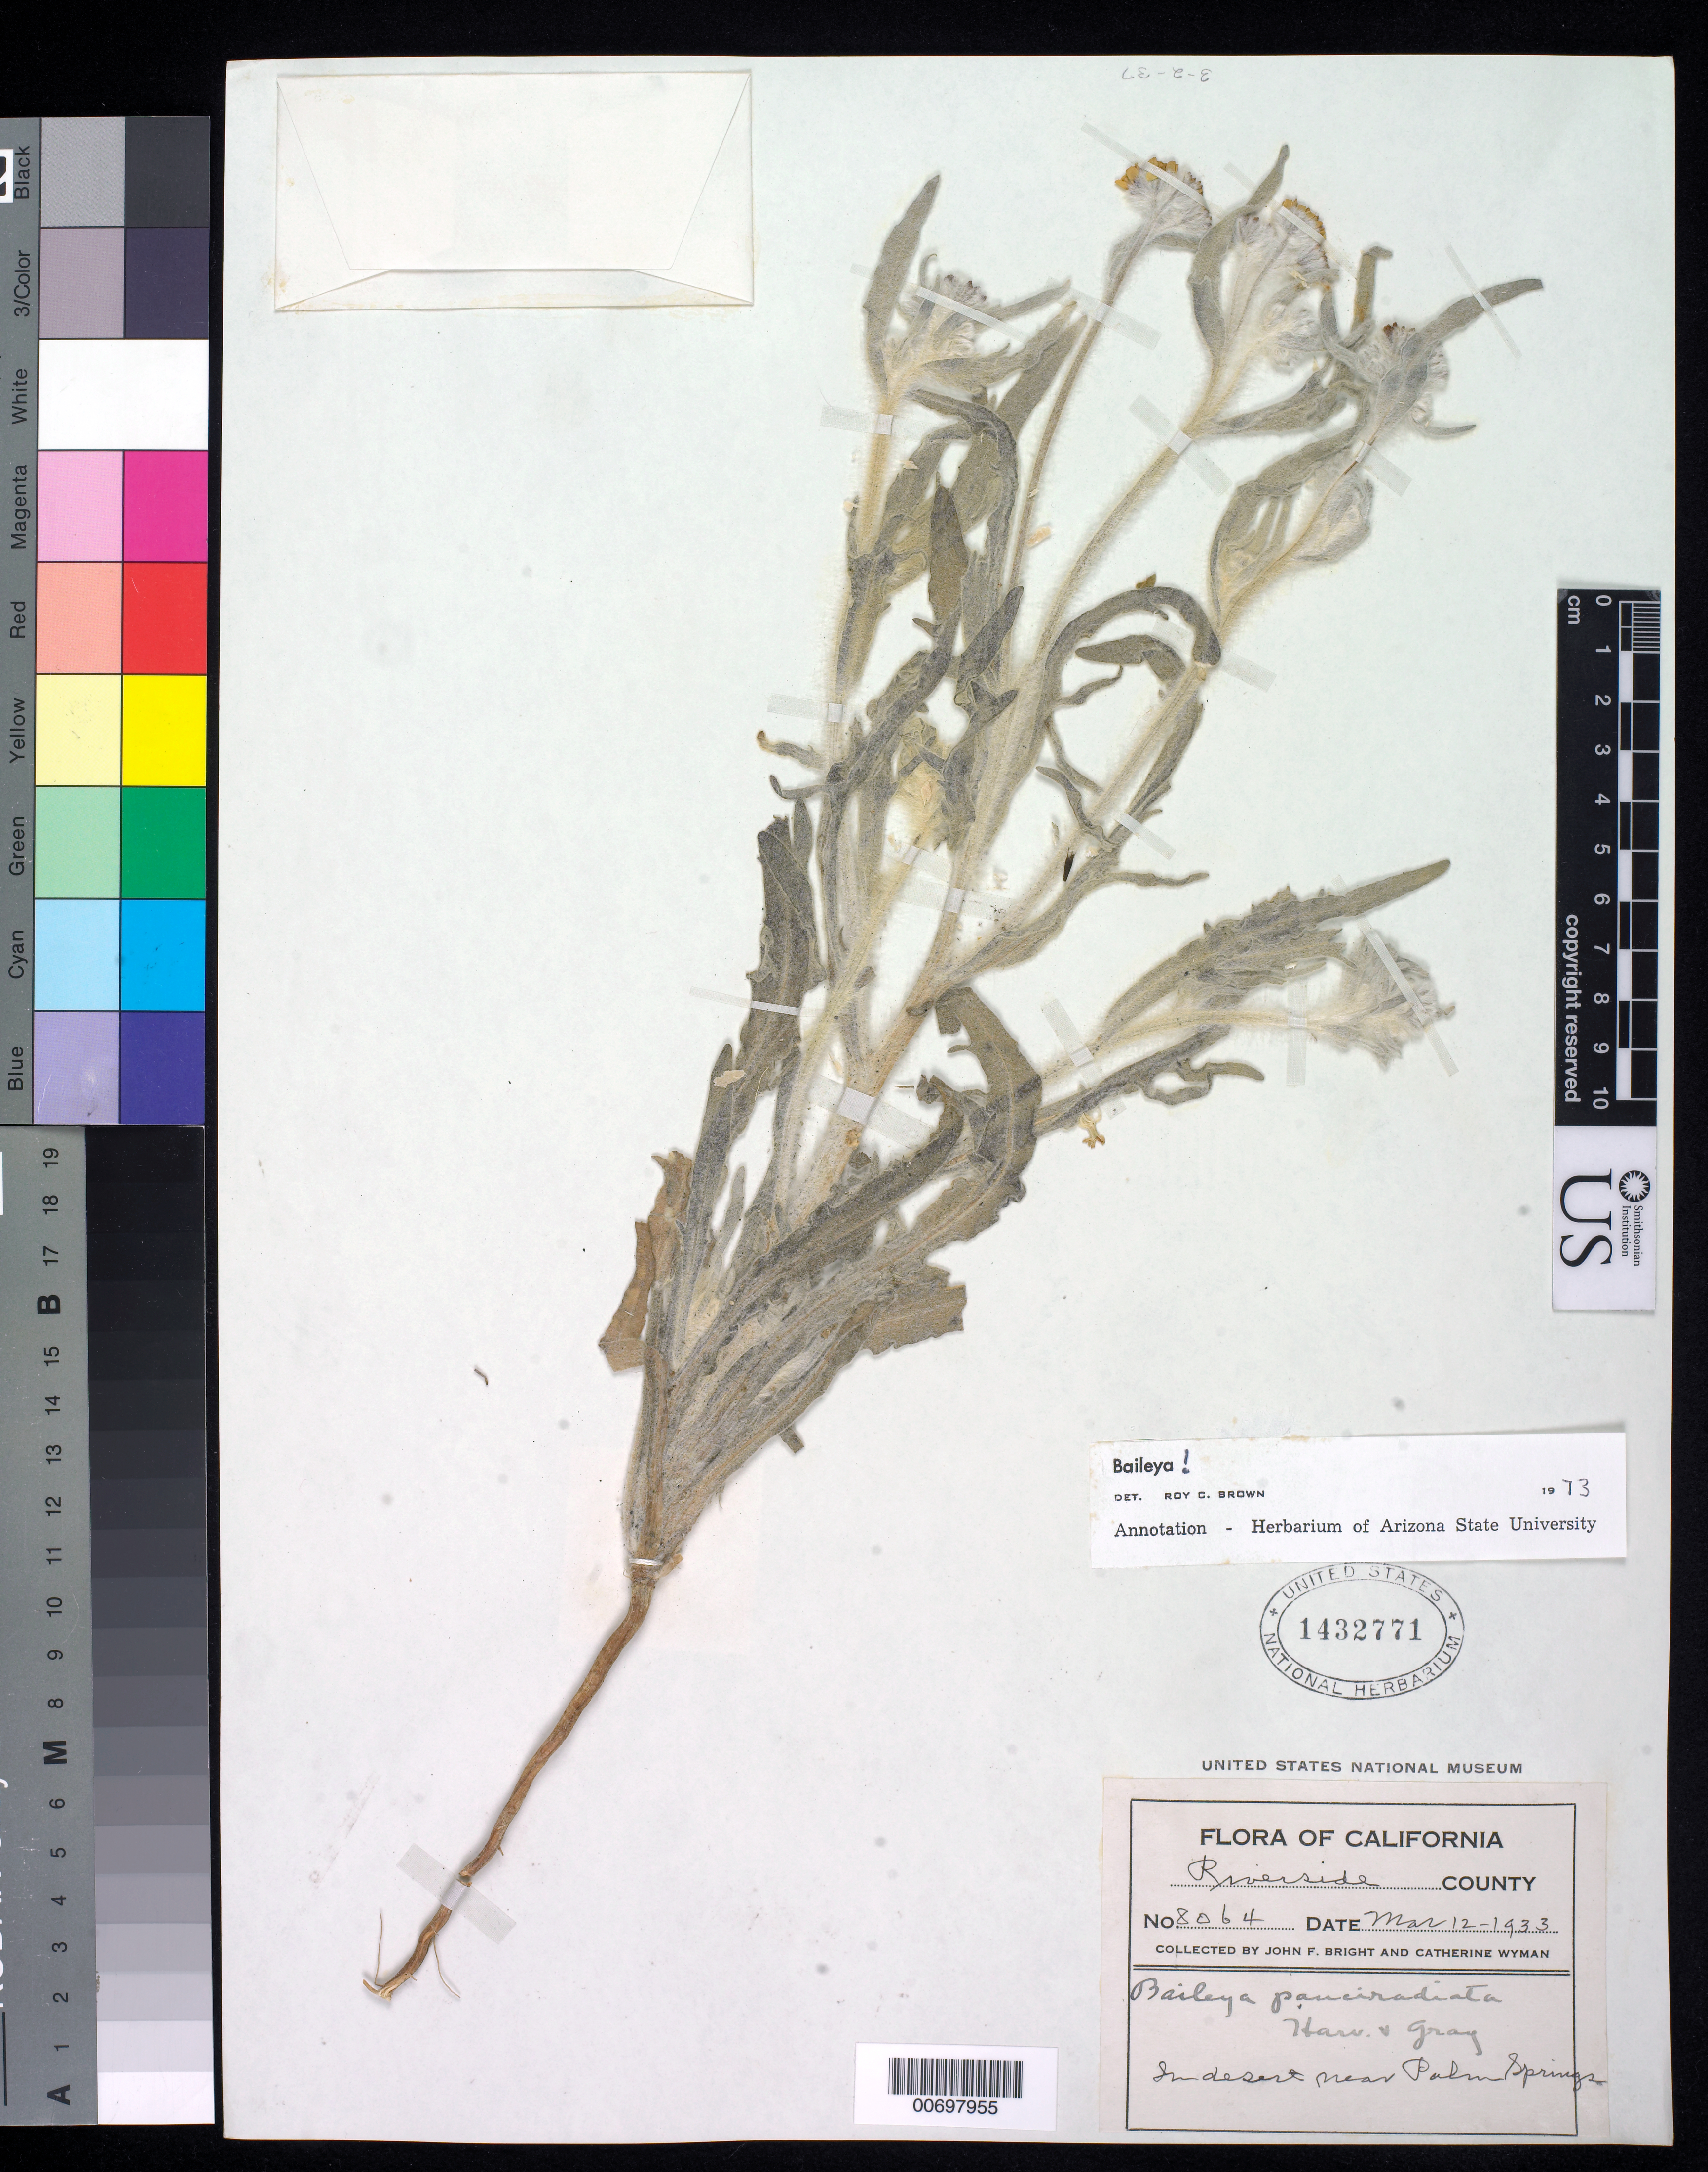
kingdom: Plantae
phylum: Tracheophyta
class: Magnoliopsida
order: Asterales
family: Asteraceae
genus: Baileya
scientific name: Baileya pauciradiata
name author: Harv. & A. Gray ex A. Gray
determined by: Brown, Roy C.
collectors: J. Bright & C. Wyman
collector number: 8064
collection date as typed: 12 Mar 1933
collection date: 1933-03-12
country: United States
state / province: California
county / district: Riverside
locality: In desert near Palm Springs.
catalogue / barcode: US 1432771